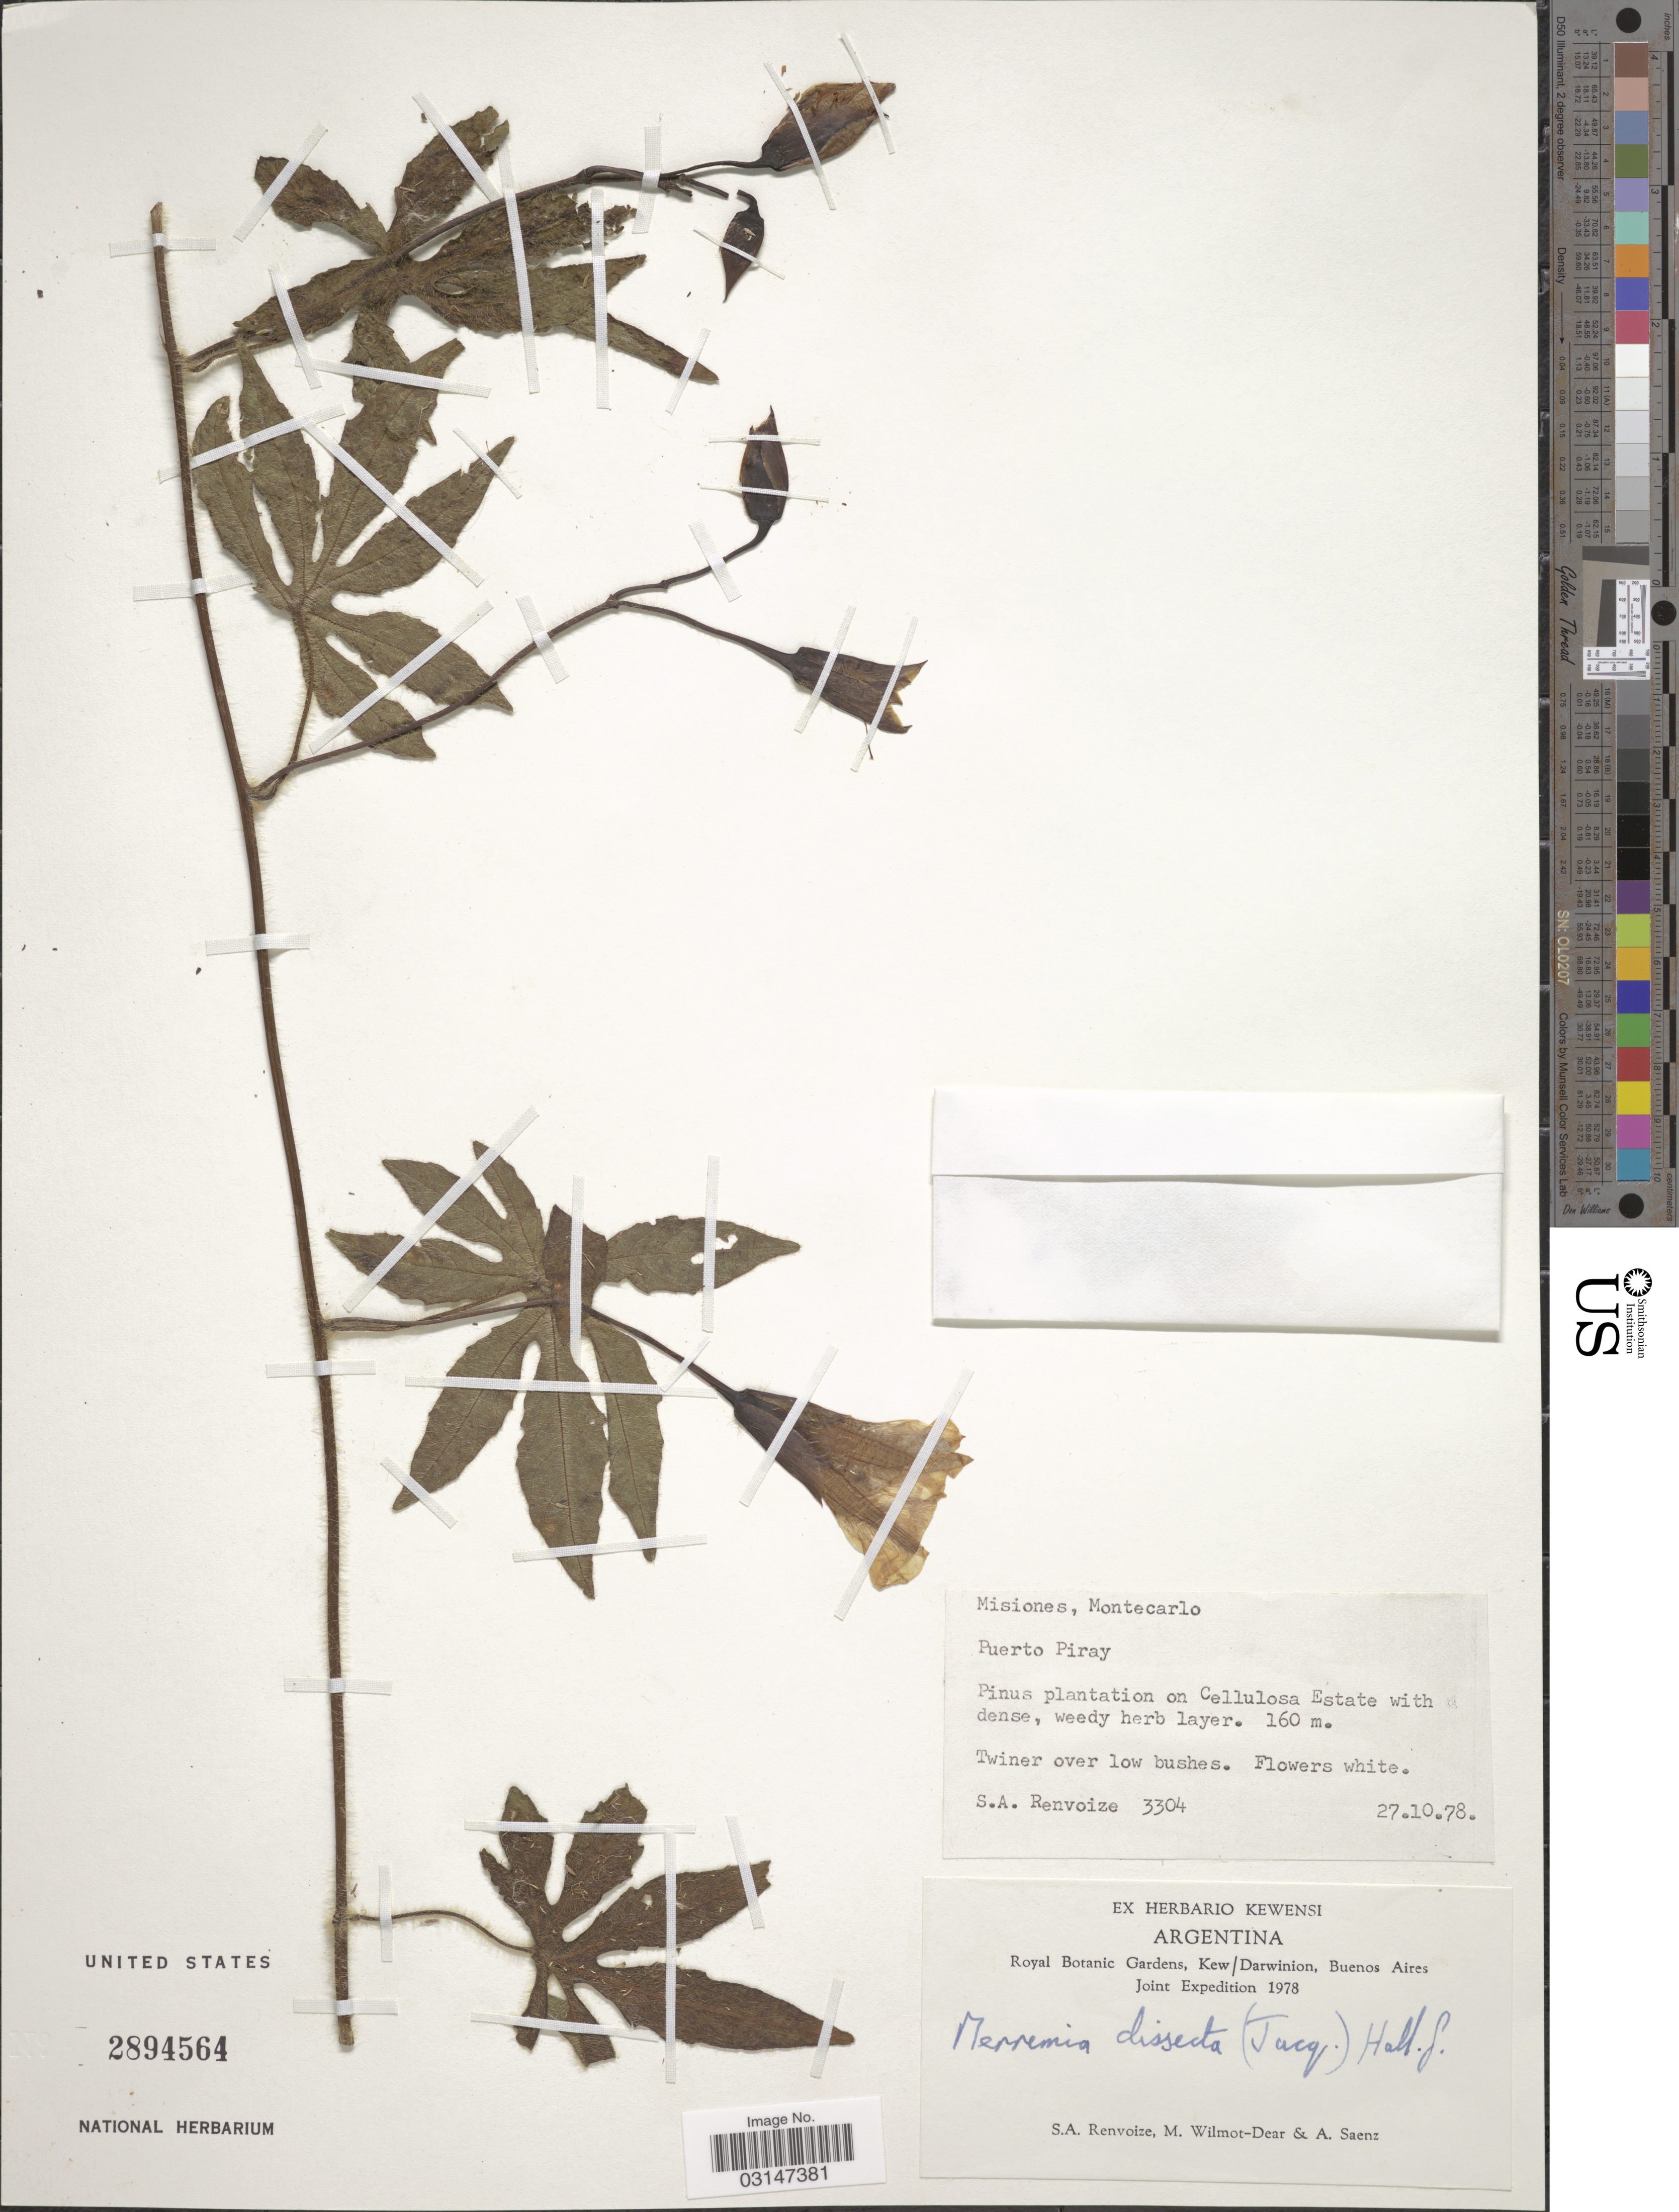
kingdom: Plantae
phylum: Tracheophyta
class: Magnoliopsida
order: Solanales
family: Convolvulaceae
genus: Distimake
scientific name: Distimake dissectus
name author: (Jacq.) A. R. Simões & Staples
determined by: Strong, Mark T., (BOT), Smithsonian Institution - National Museum of Natural History (UNITED STATES)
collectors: S. A. Renvoize, M. Wilmot-Dear & A. Saenz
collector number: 3304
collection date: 1978-10-27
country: Argentina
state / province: Misiones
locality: Montecarlo, Puerto Piray, Pinus plantation on Cellulosa Estate with dense.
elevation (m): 160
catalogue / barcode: US 2894564